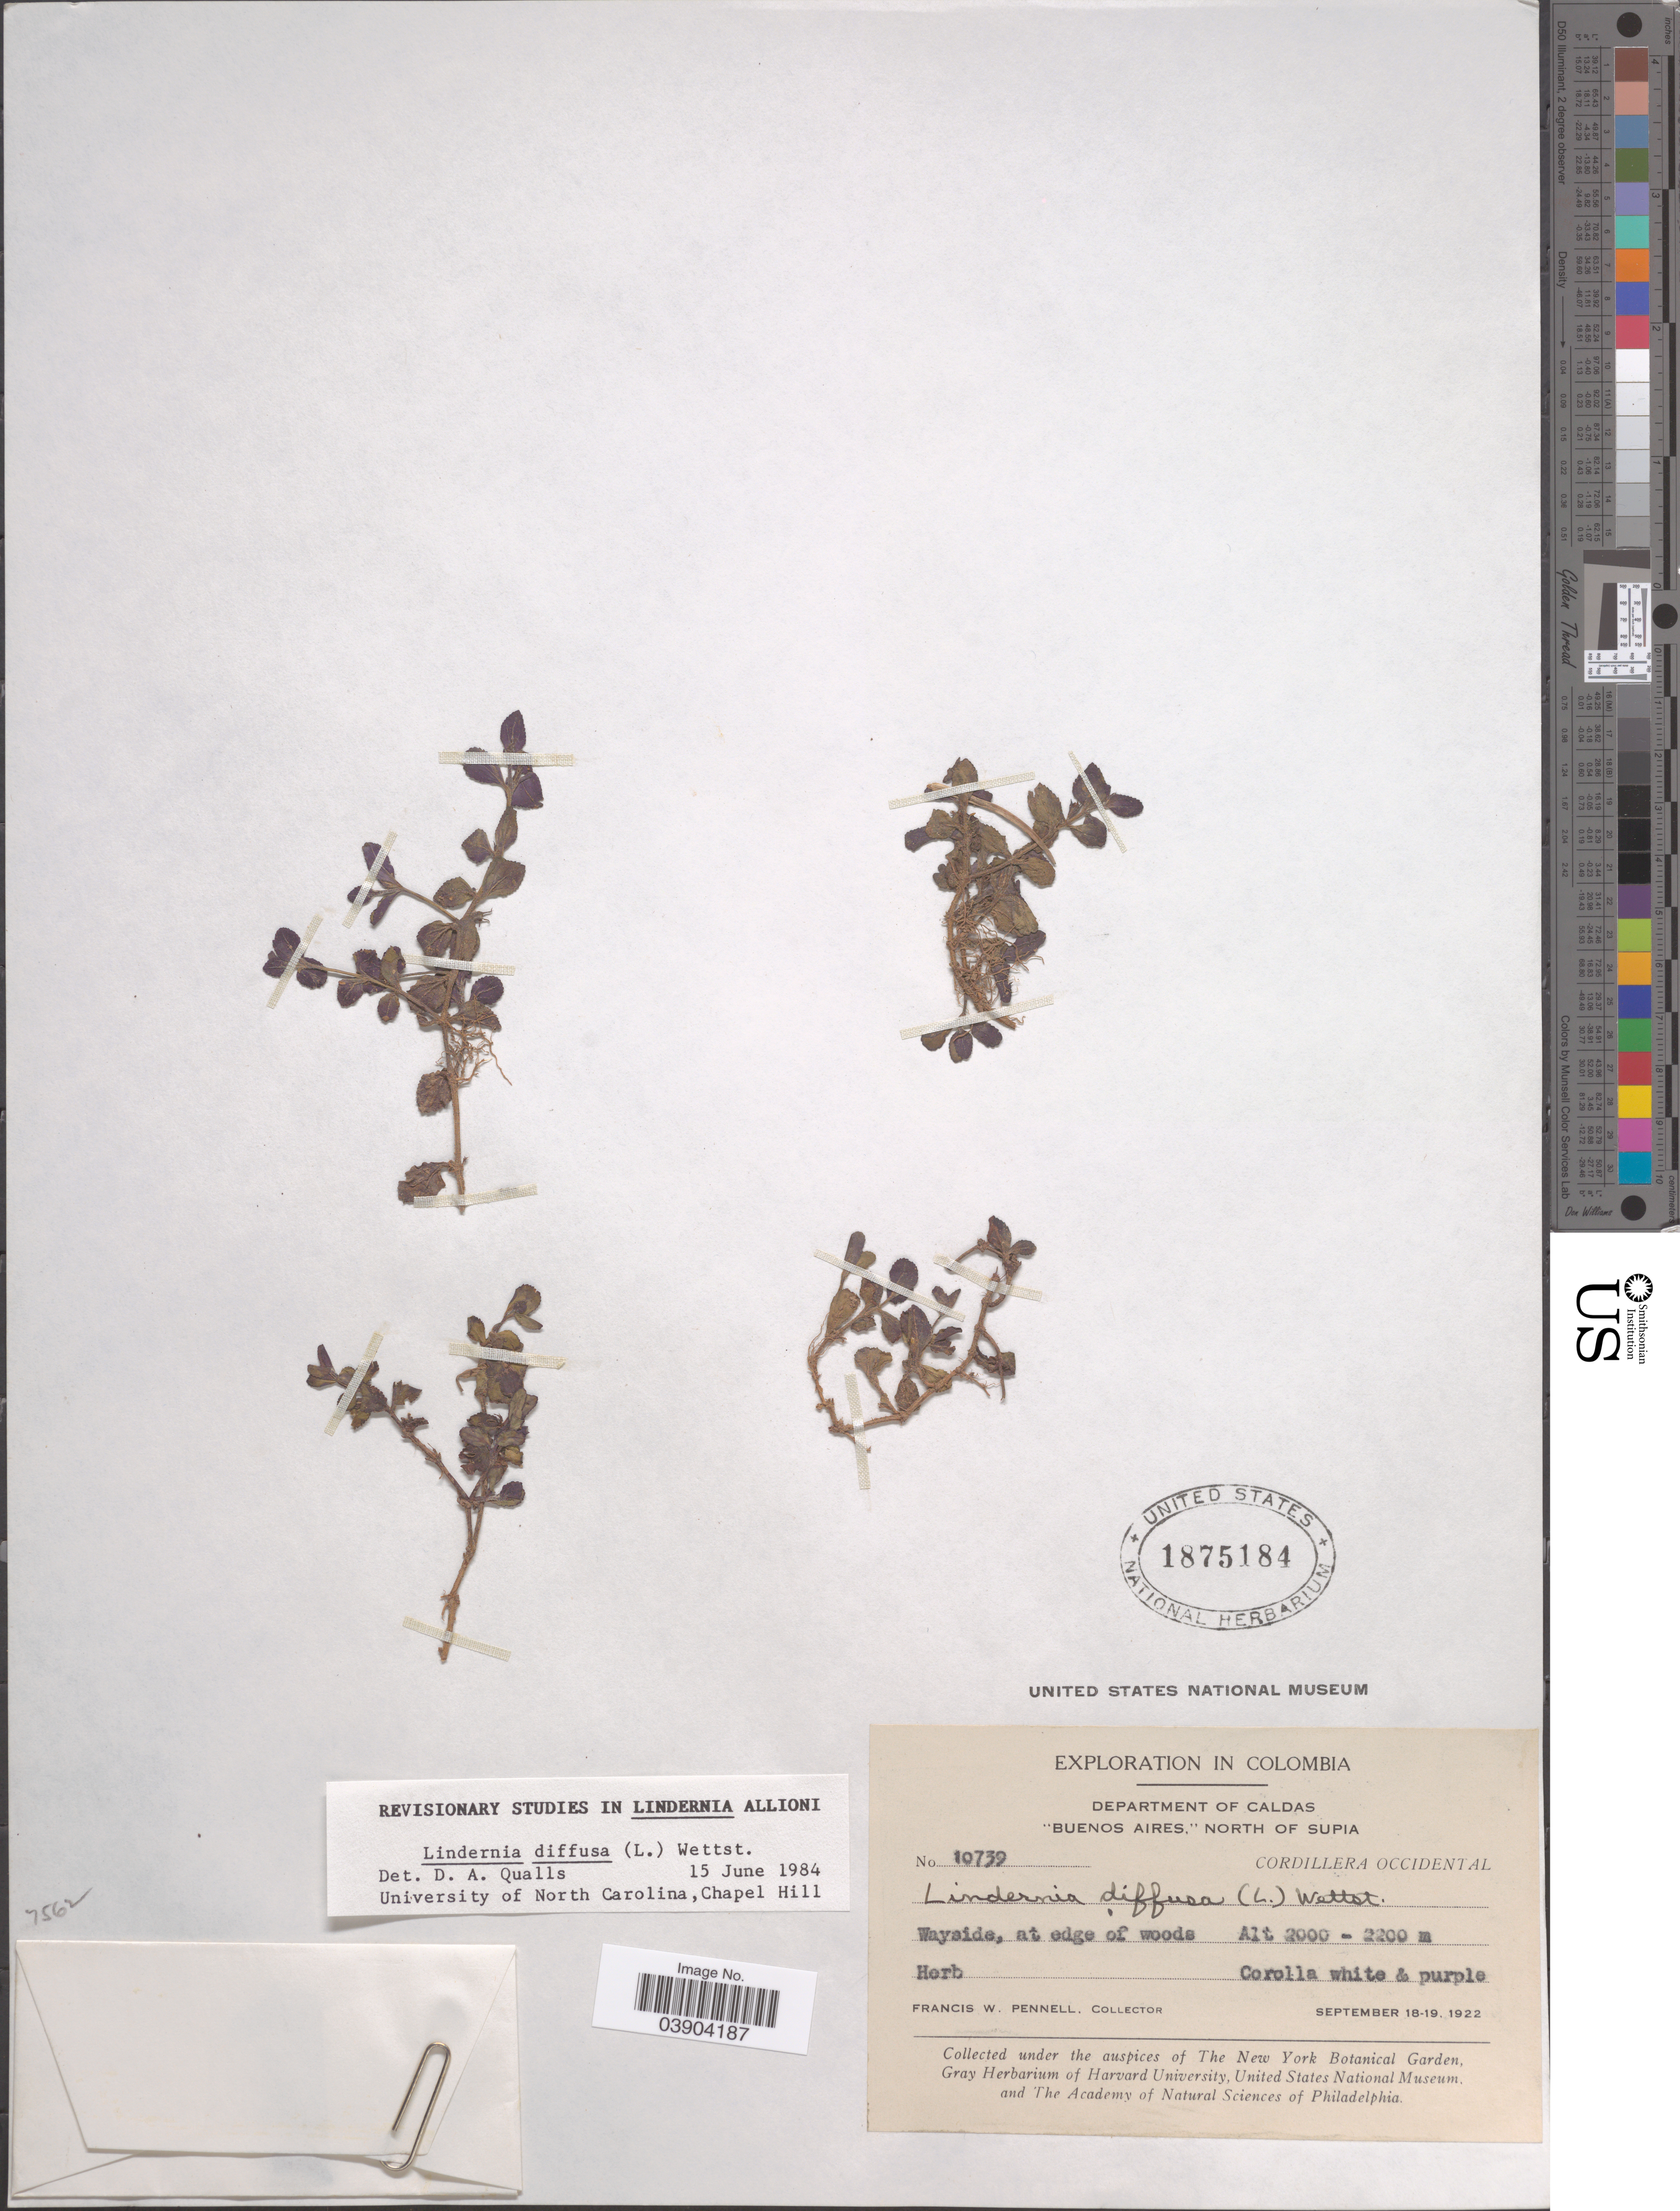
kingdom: Plantae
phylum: Tracheophyta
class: Magnoliopsida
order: Lamiales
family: Linderniaceae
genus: Lindernia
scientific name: Lindernia diffusa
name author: (L.) Wettst.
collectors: F. W. Pennell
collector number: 10739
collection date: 1922-09-18/1922-09-19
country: Colombia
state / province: Caldas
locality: Department of Caldas. "Buenos Aires," North of Supia. Cordillera Occidental.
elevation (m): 2000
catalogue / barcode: US 1875184